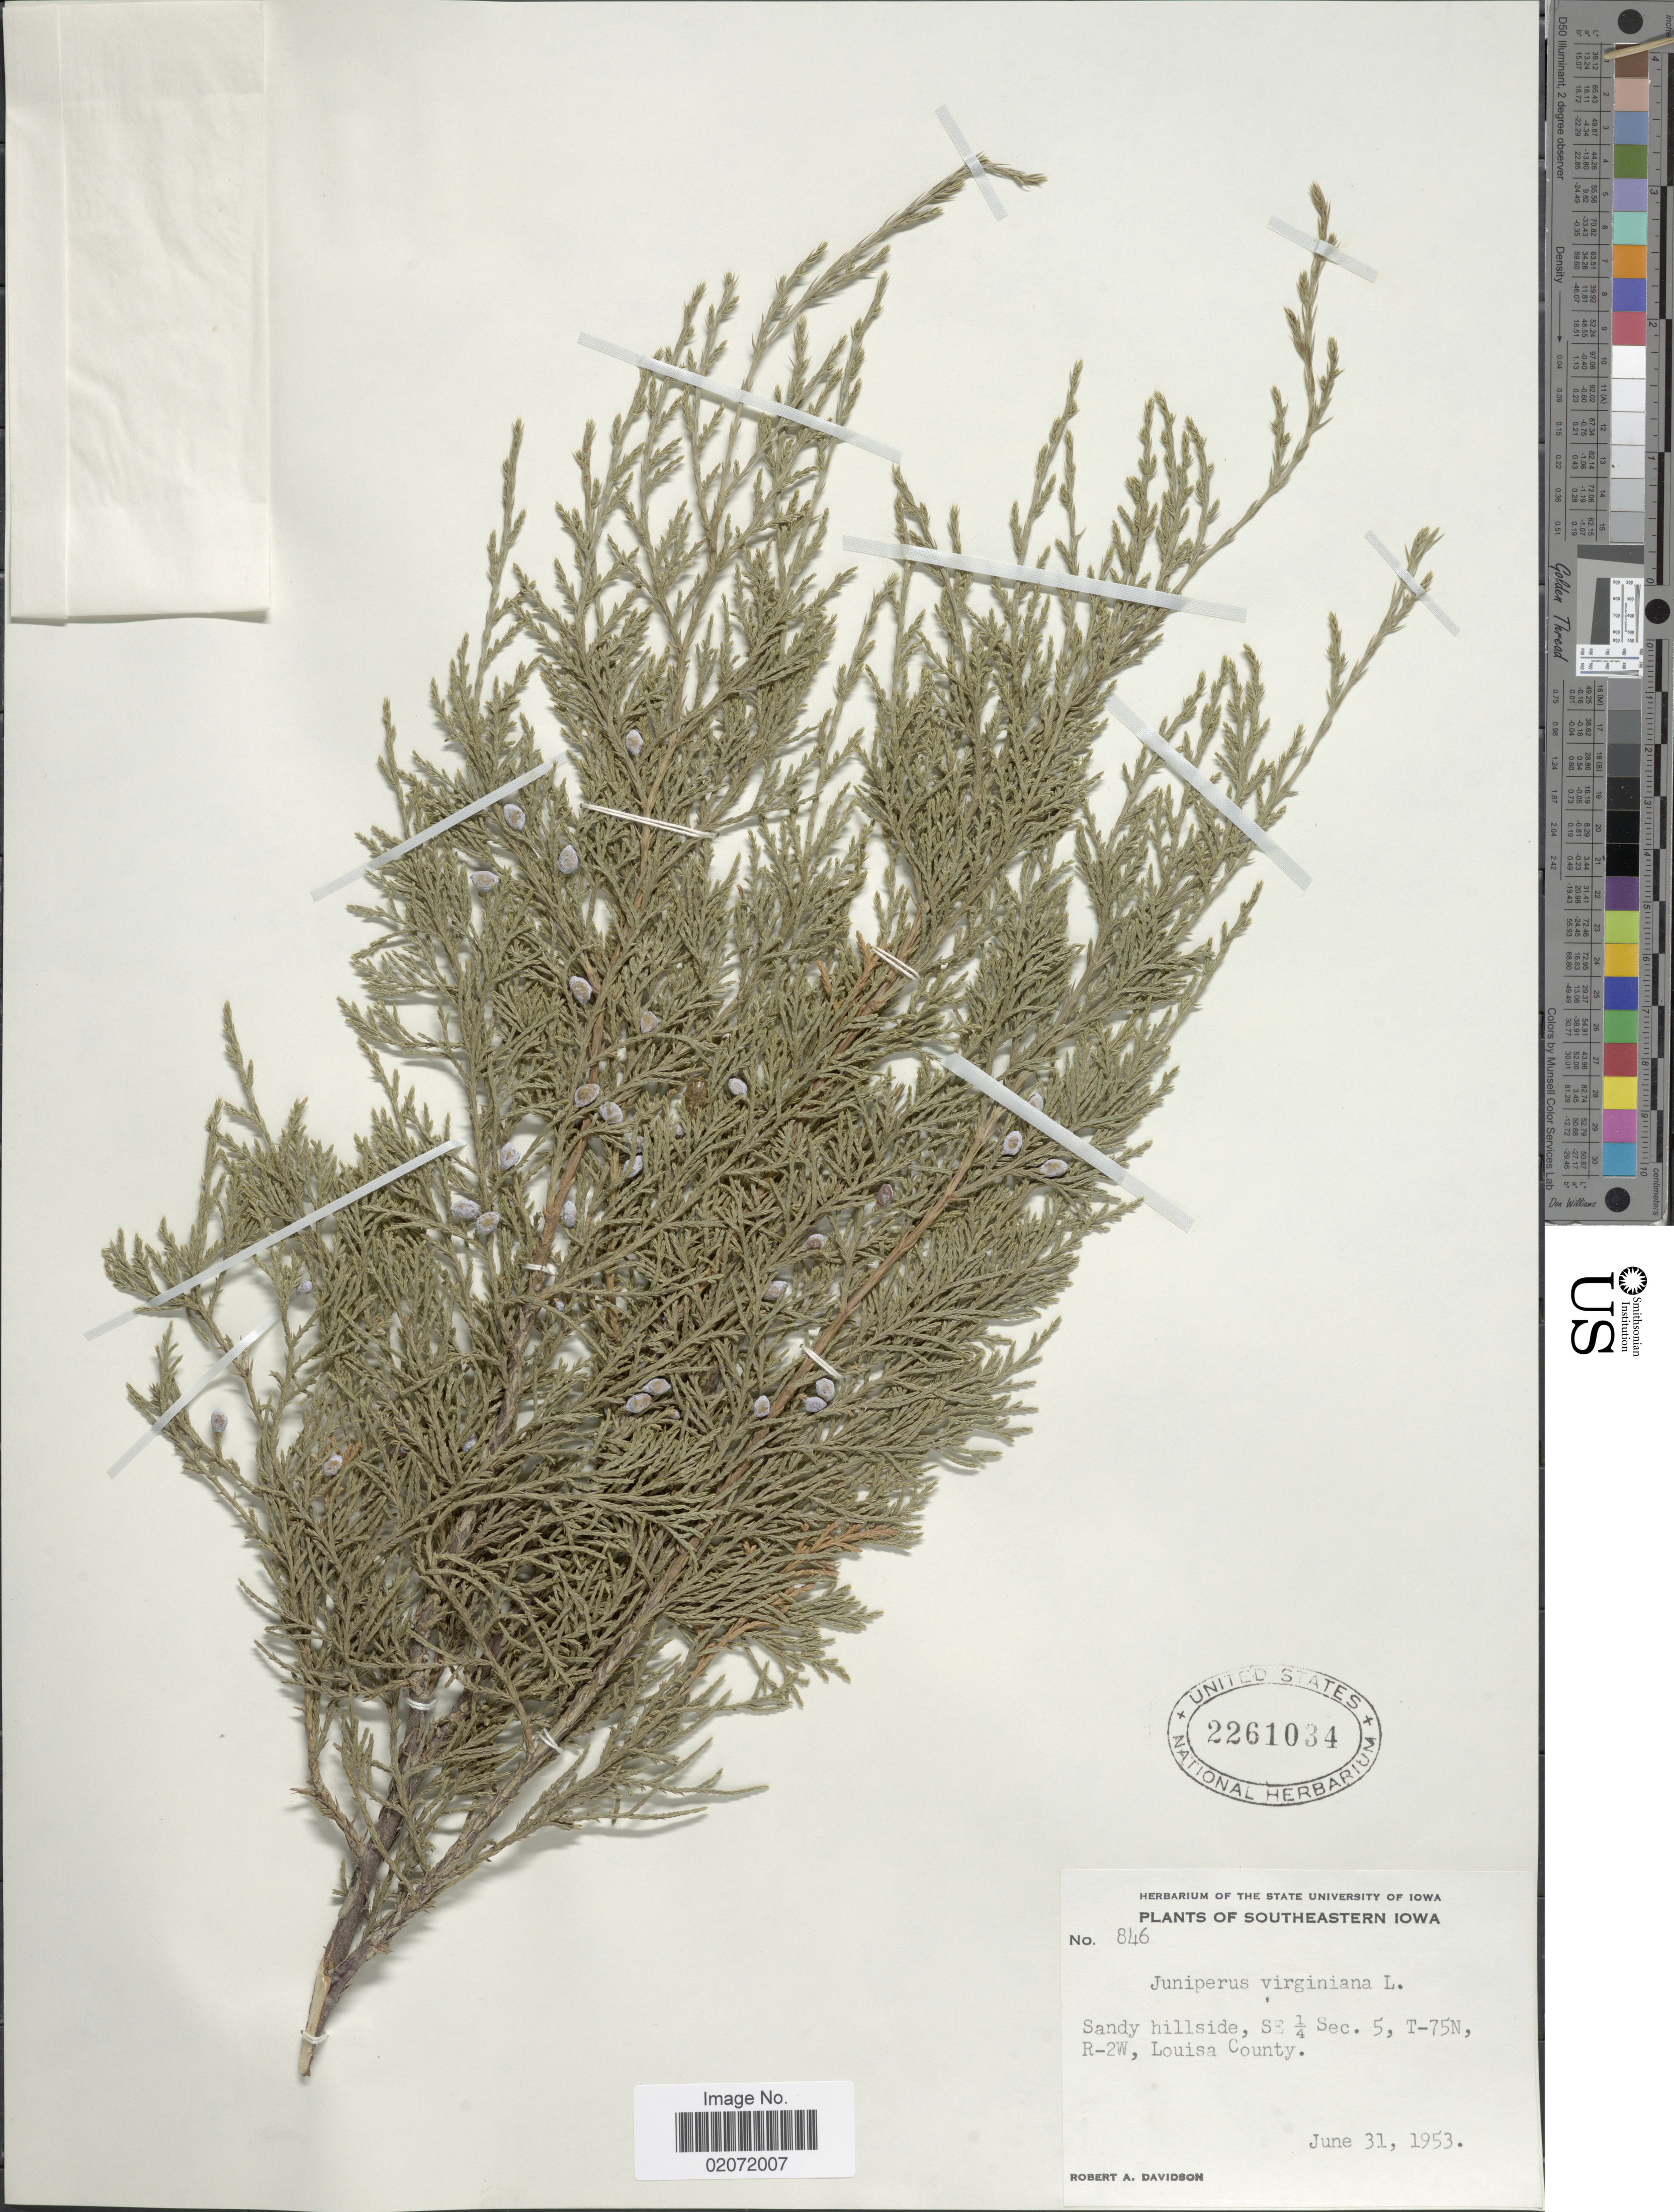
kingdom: Plantae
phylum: Tracheophyta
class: Pinopsida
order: Pinales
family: Cupressaceae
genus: Juniperus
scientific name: Juniperus virginiana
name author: L.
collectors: R. A. Davidson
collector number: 846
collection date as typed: Transcribed d/m/y: 31/6/1953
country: United States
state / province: Iowa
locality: Southeastern Iowa, SE 1/4 Sec. 5, T-75N, R-2W, Louisa County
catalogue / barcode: US 2261034